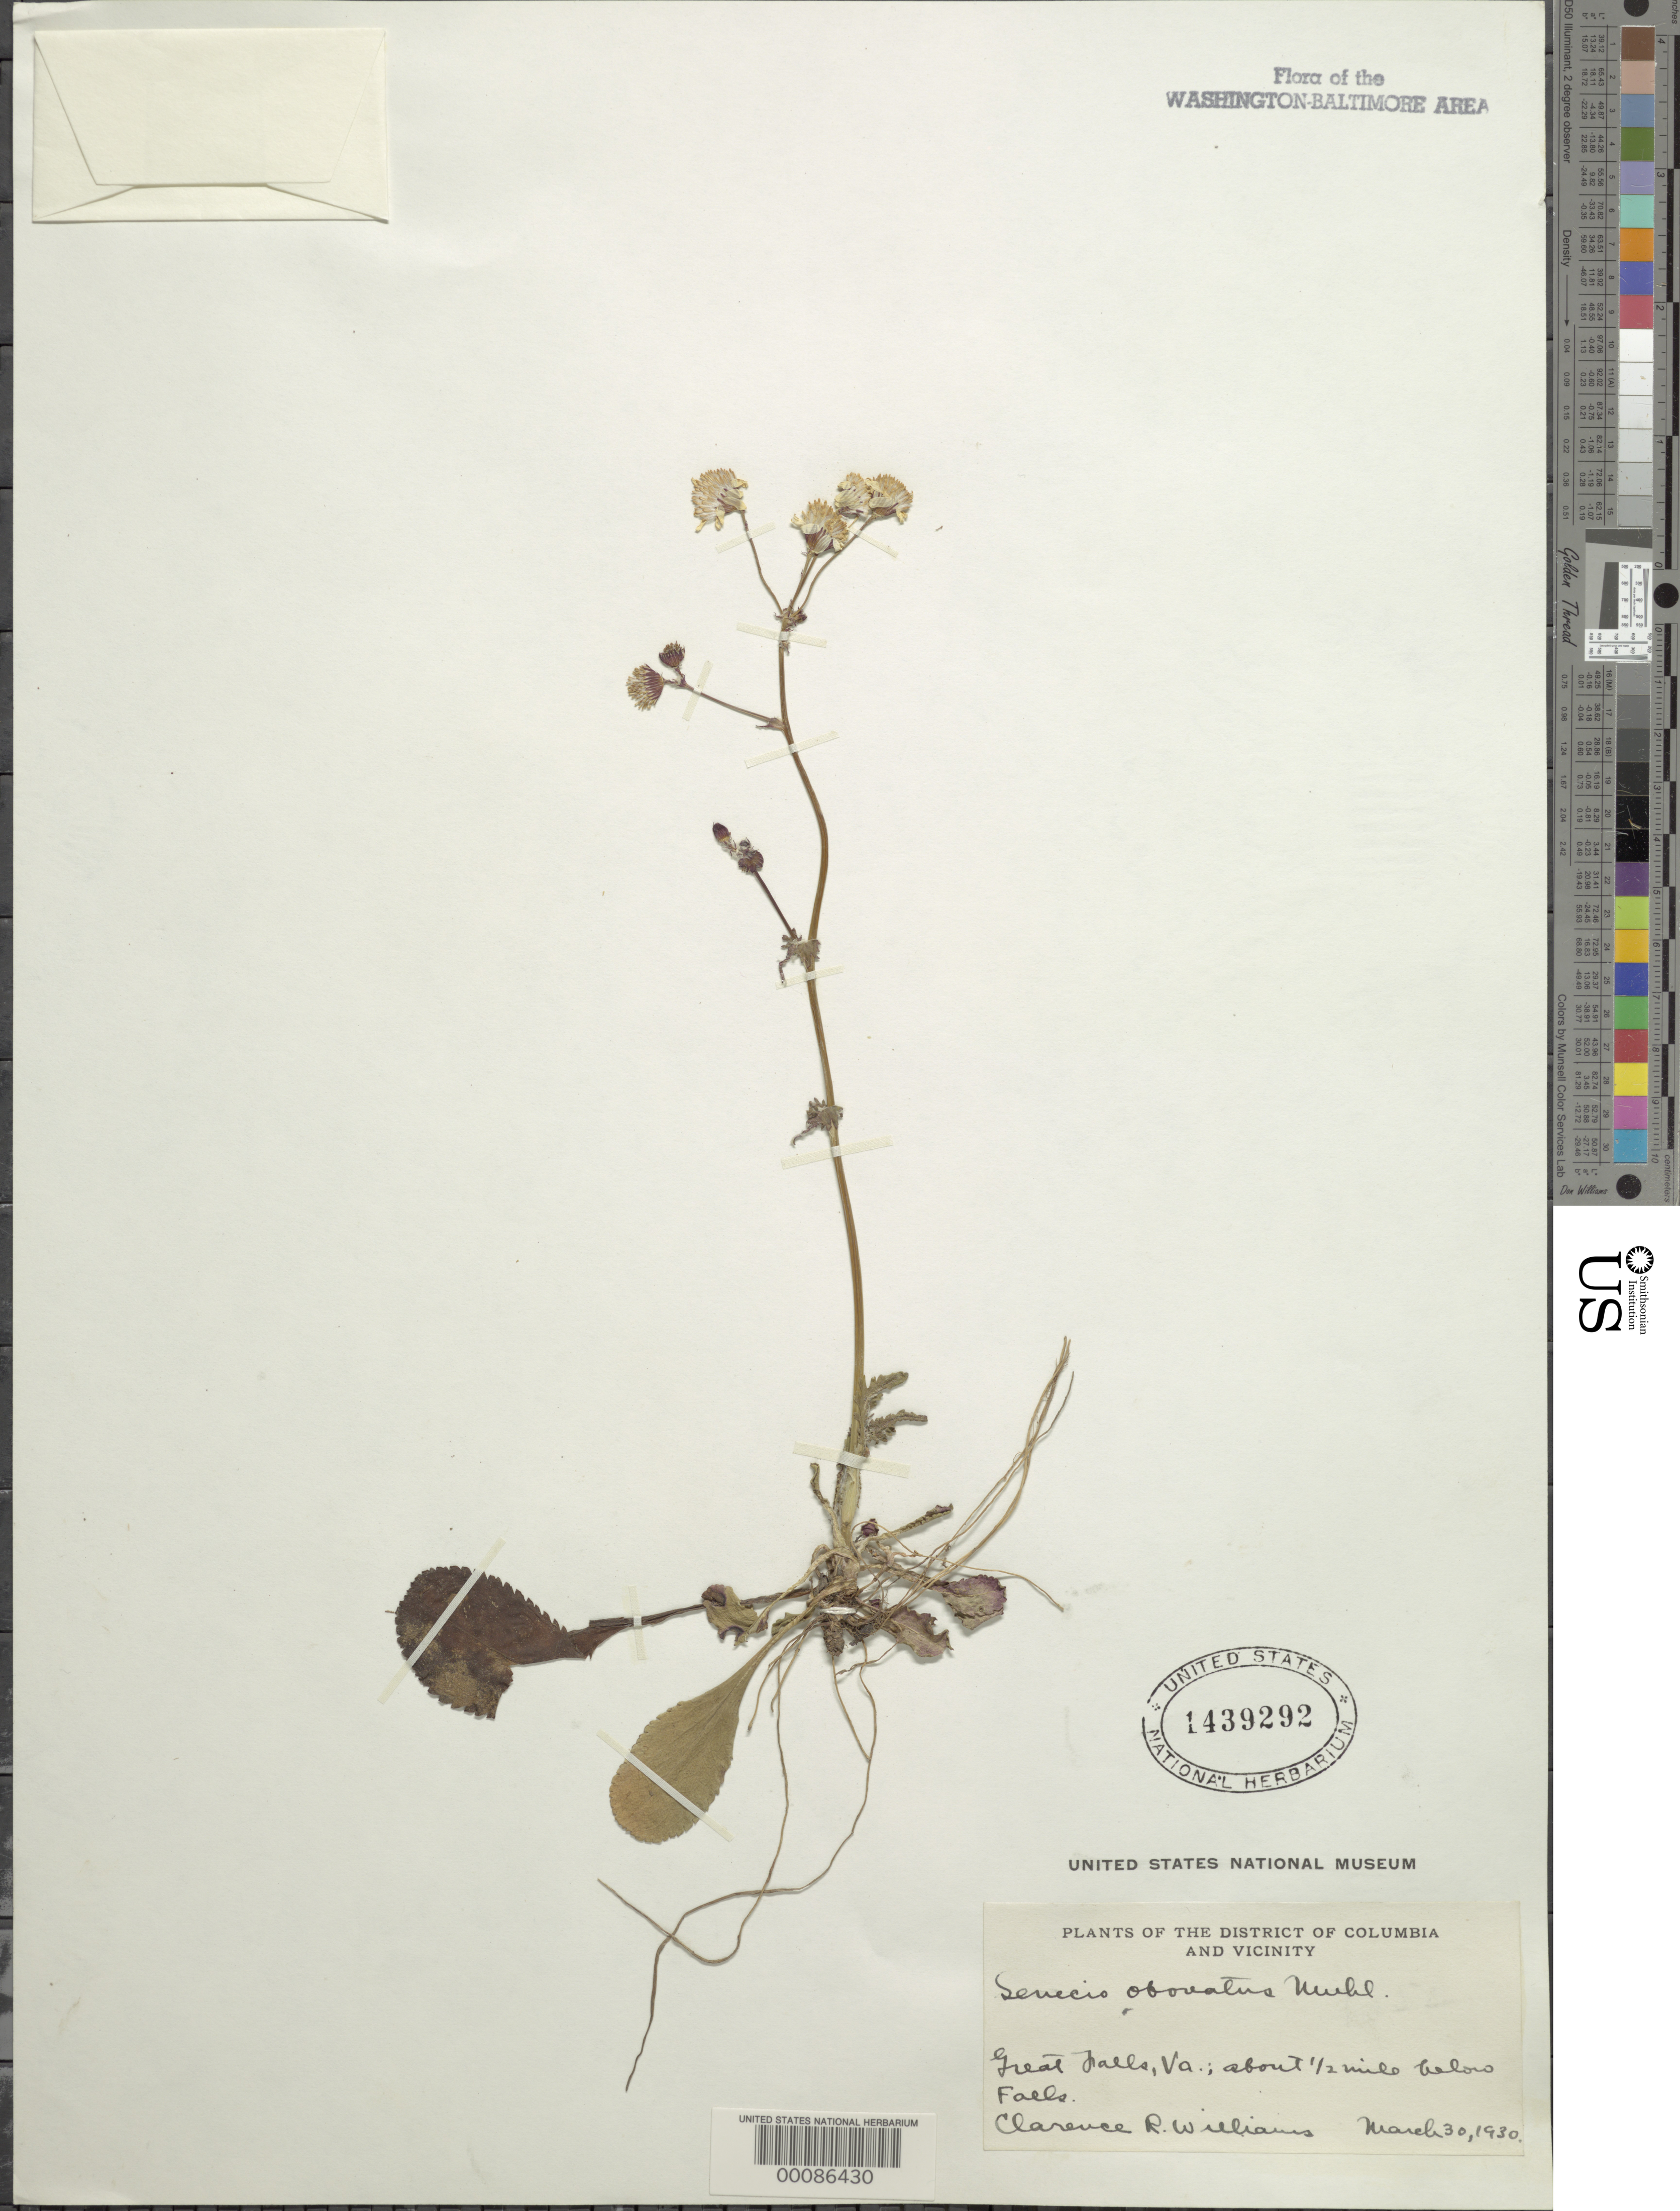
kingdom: Plantae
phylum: Tracheophyta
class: Magnoliopsida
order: Asterales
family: Asteraceae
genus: Packera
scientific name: Packera obovata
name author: (Muhl. ex Willd.) W.A. Weber & Á. Löve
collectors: C. R. Williams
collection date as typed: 30 Mar 1930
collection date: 1930-03-30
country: United States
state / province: Virginia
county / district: Fairfax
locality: Great Falls C. & O. Canal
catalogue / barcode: US 1439292